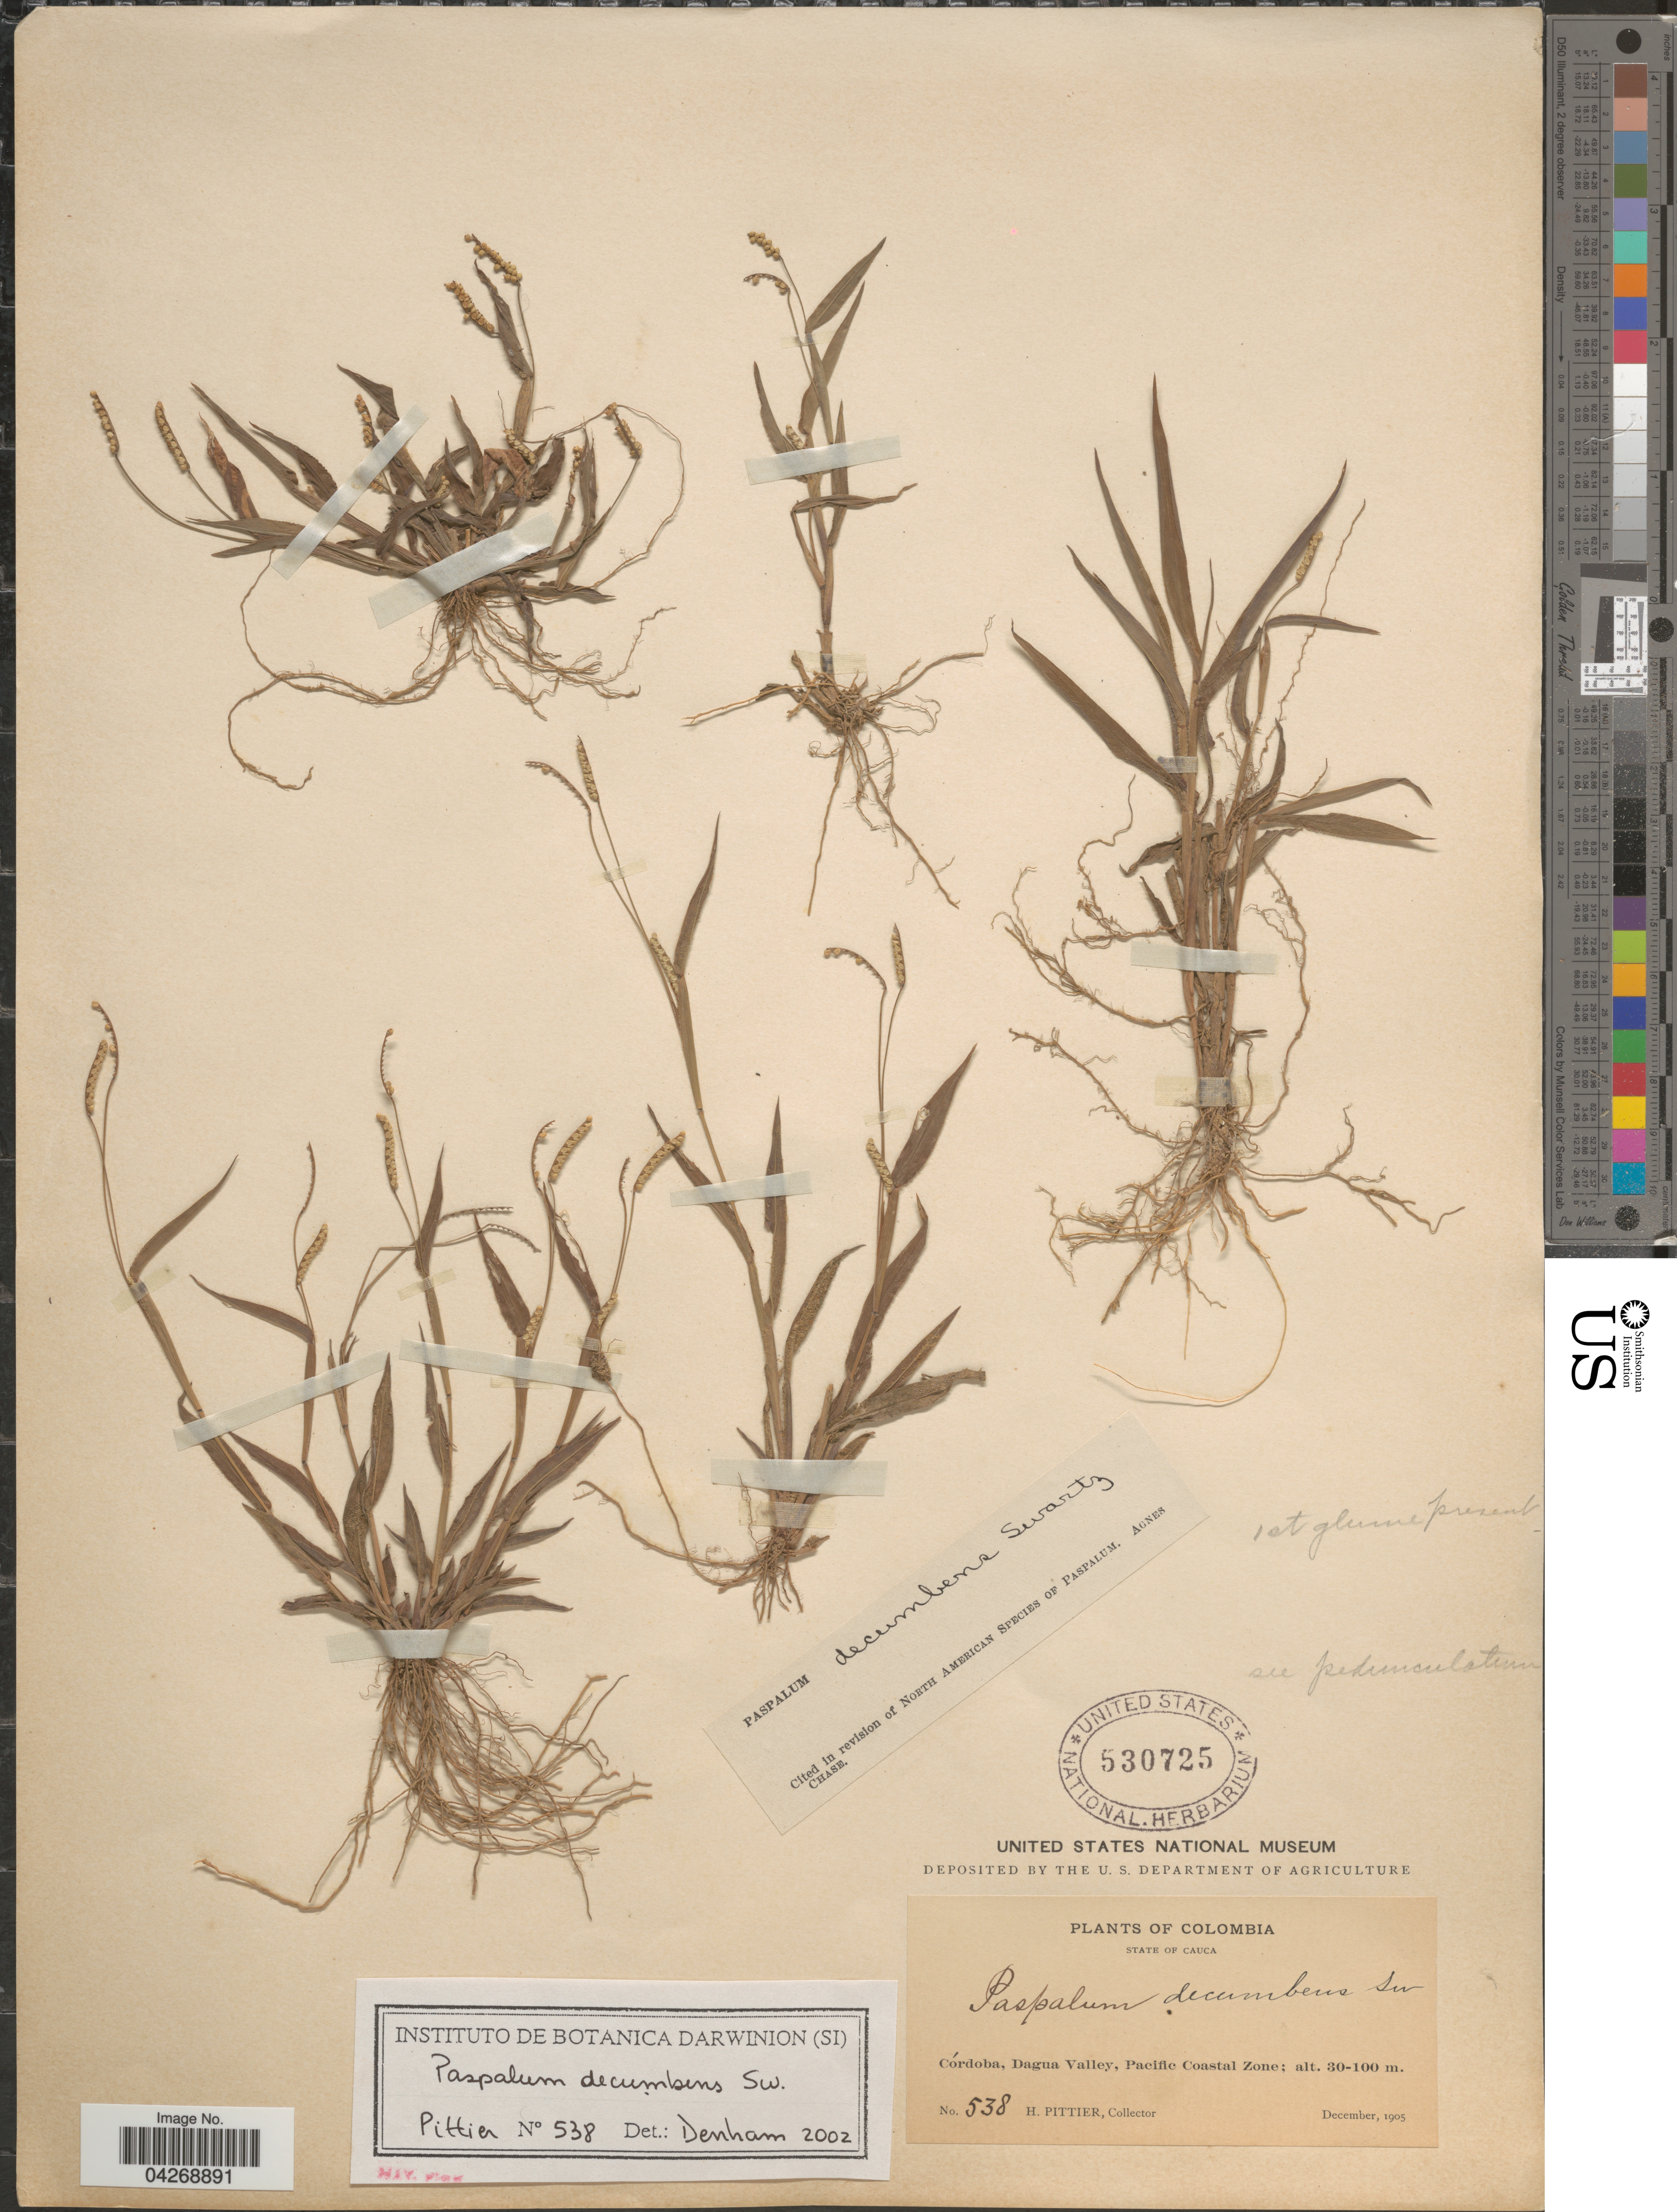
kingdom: Plantae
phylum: Tracheophyta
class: Liliopsida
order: Poales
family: Poaceae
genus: Paspalum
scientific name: Paspalum decumbens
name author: Sw.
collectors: H. F. Pittier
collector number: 538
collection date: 1905-12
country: Colombia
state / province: Cauca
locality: State of Cauca. Córdoba, Dagua Valley, Pacific Coastal Zone.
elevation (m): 30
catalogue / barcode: US 530725